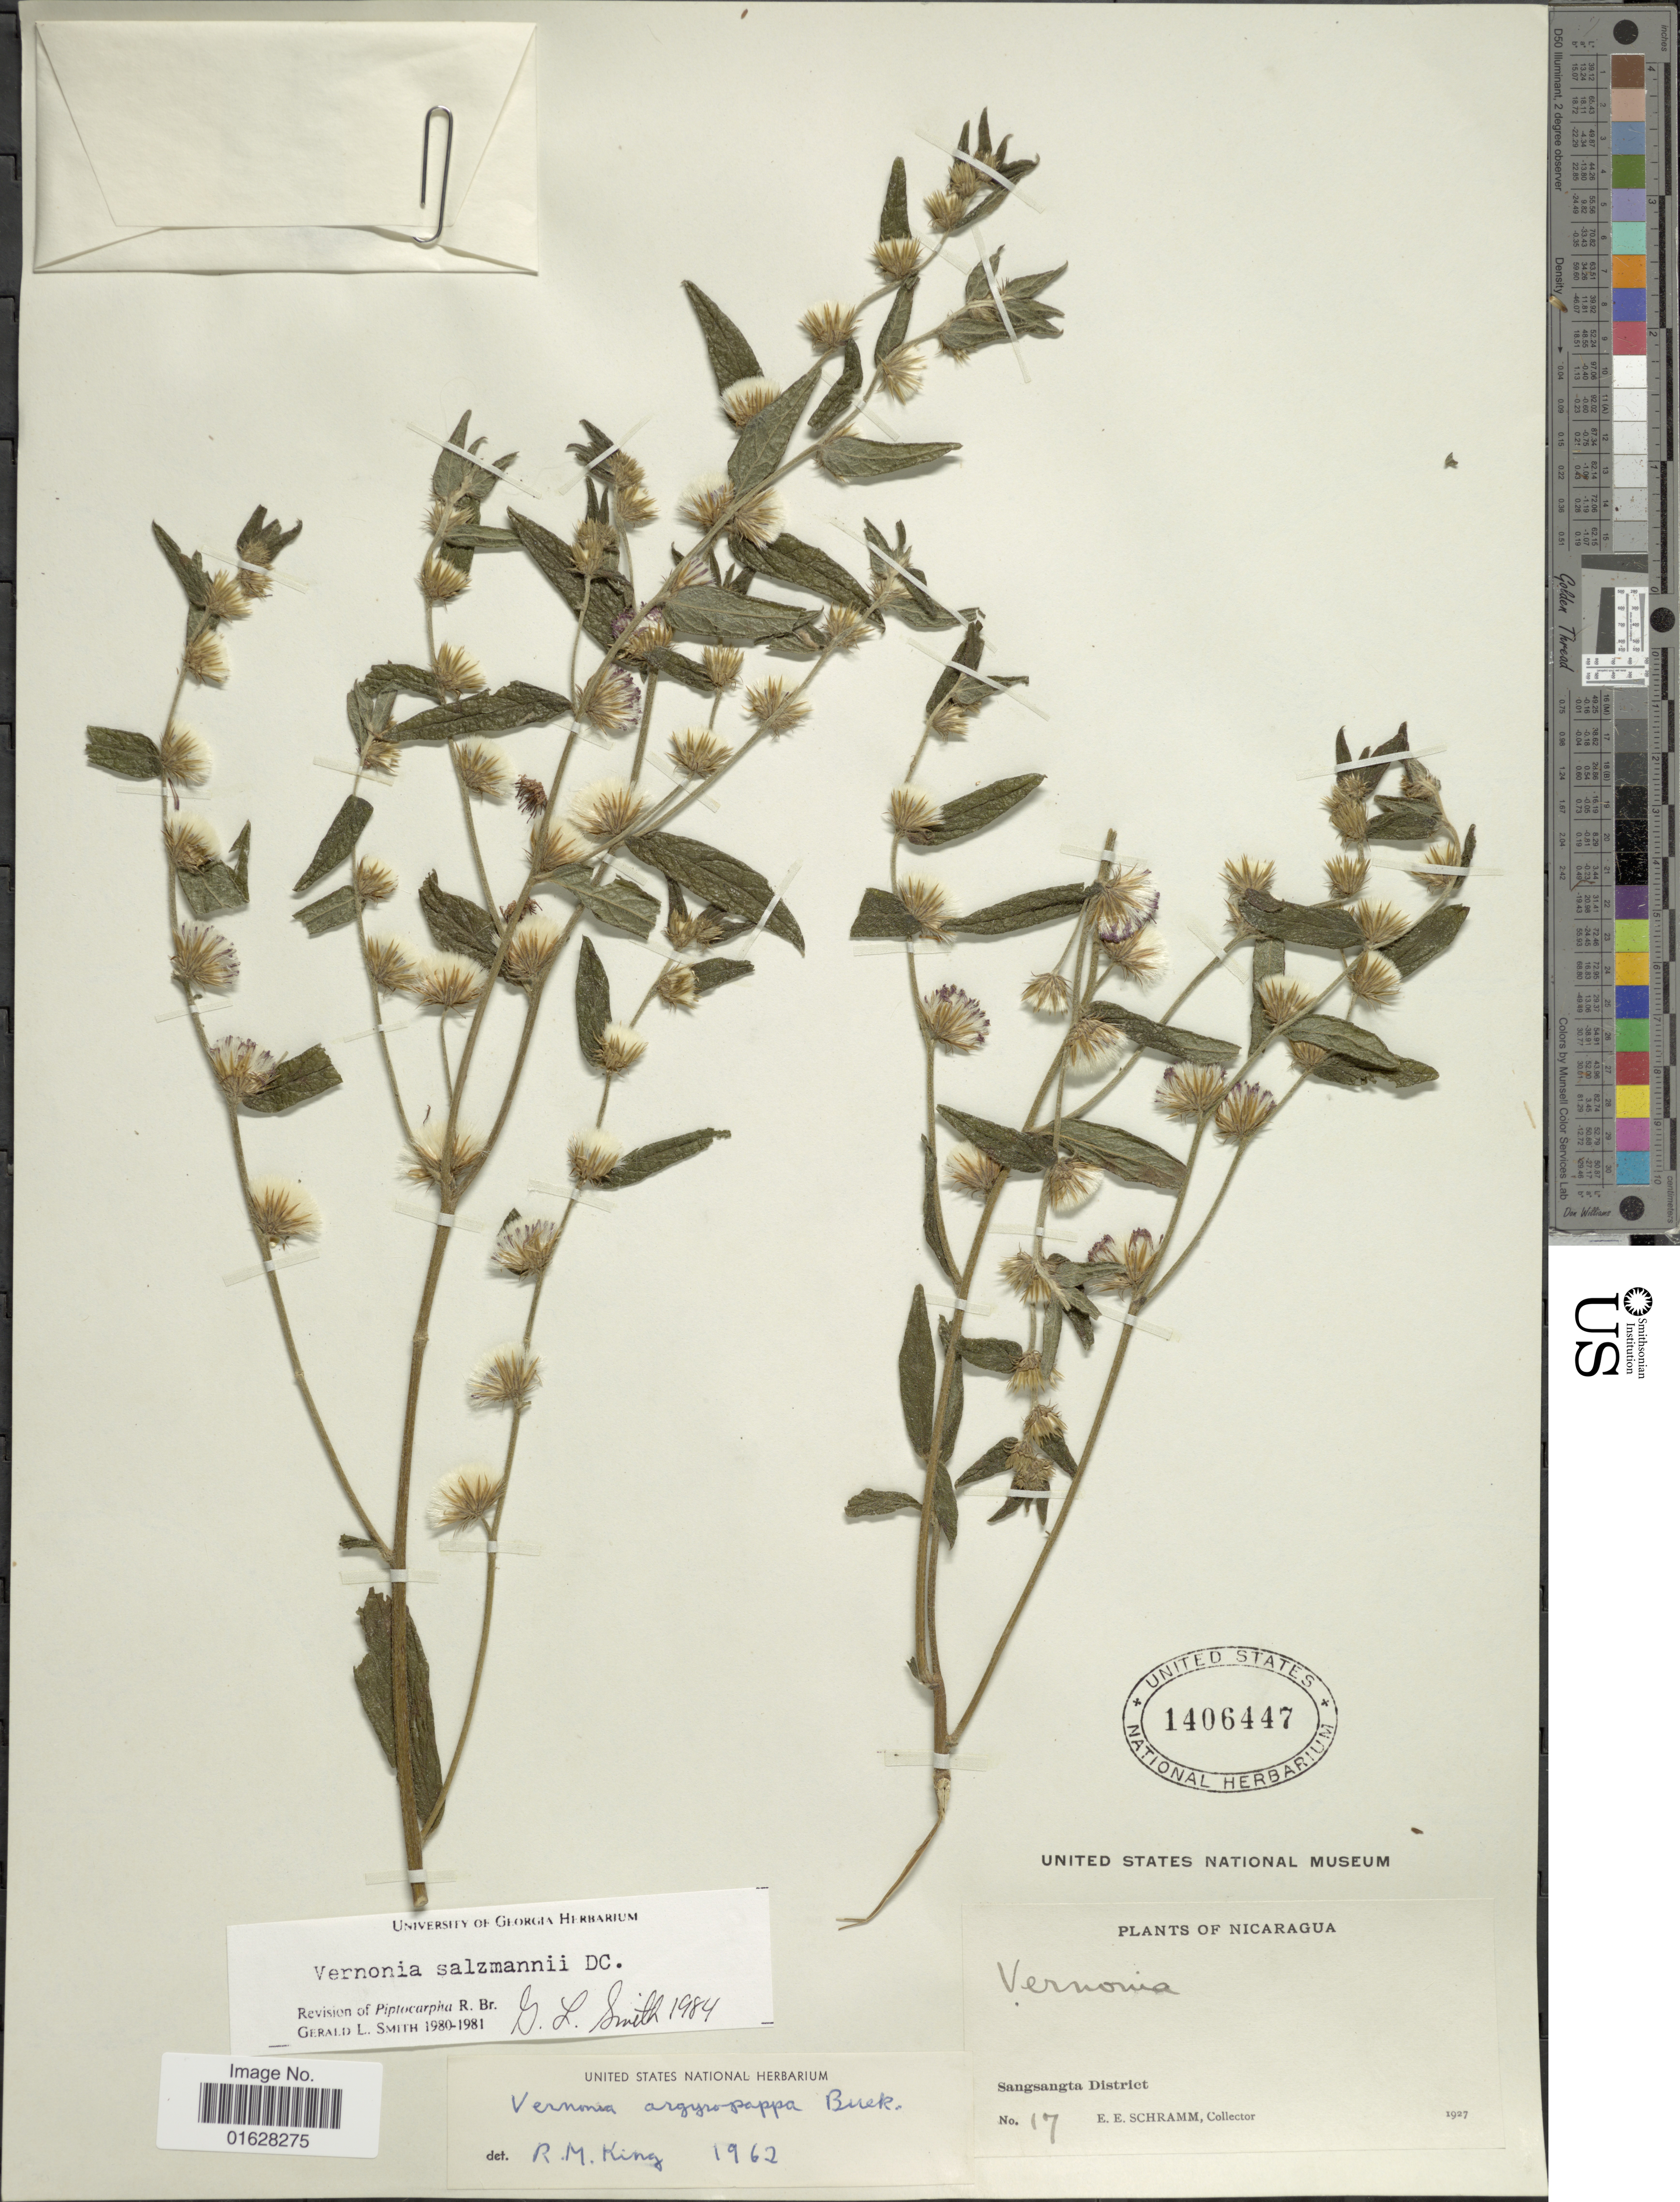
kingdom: Plantae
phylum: Tracheophyta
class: Magnoliopsida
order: Asterales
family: Asteraceae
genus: Lepidaploa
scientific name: Lepidaploa salzmannii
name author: (DC.) H. Rob.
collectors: E. Schramm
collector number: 17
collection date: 1927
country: Nicaragua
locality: Sangsangta District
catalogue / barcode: US 1406447